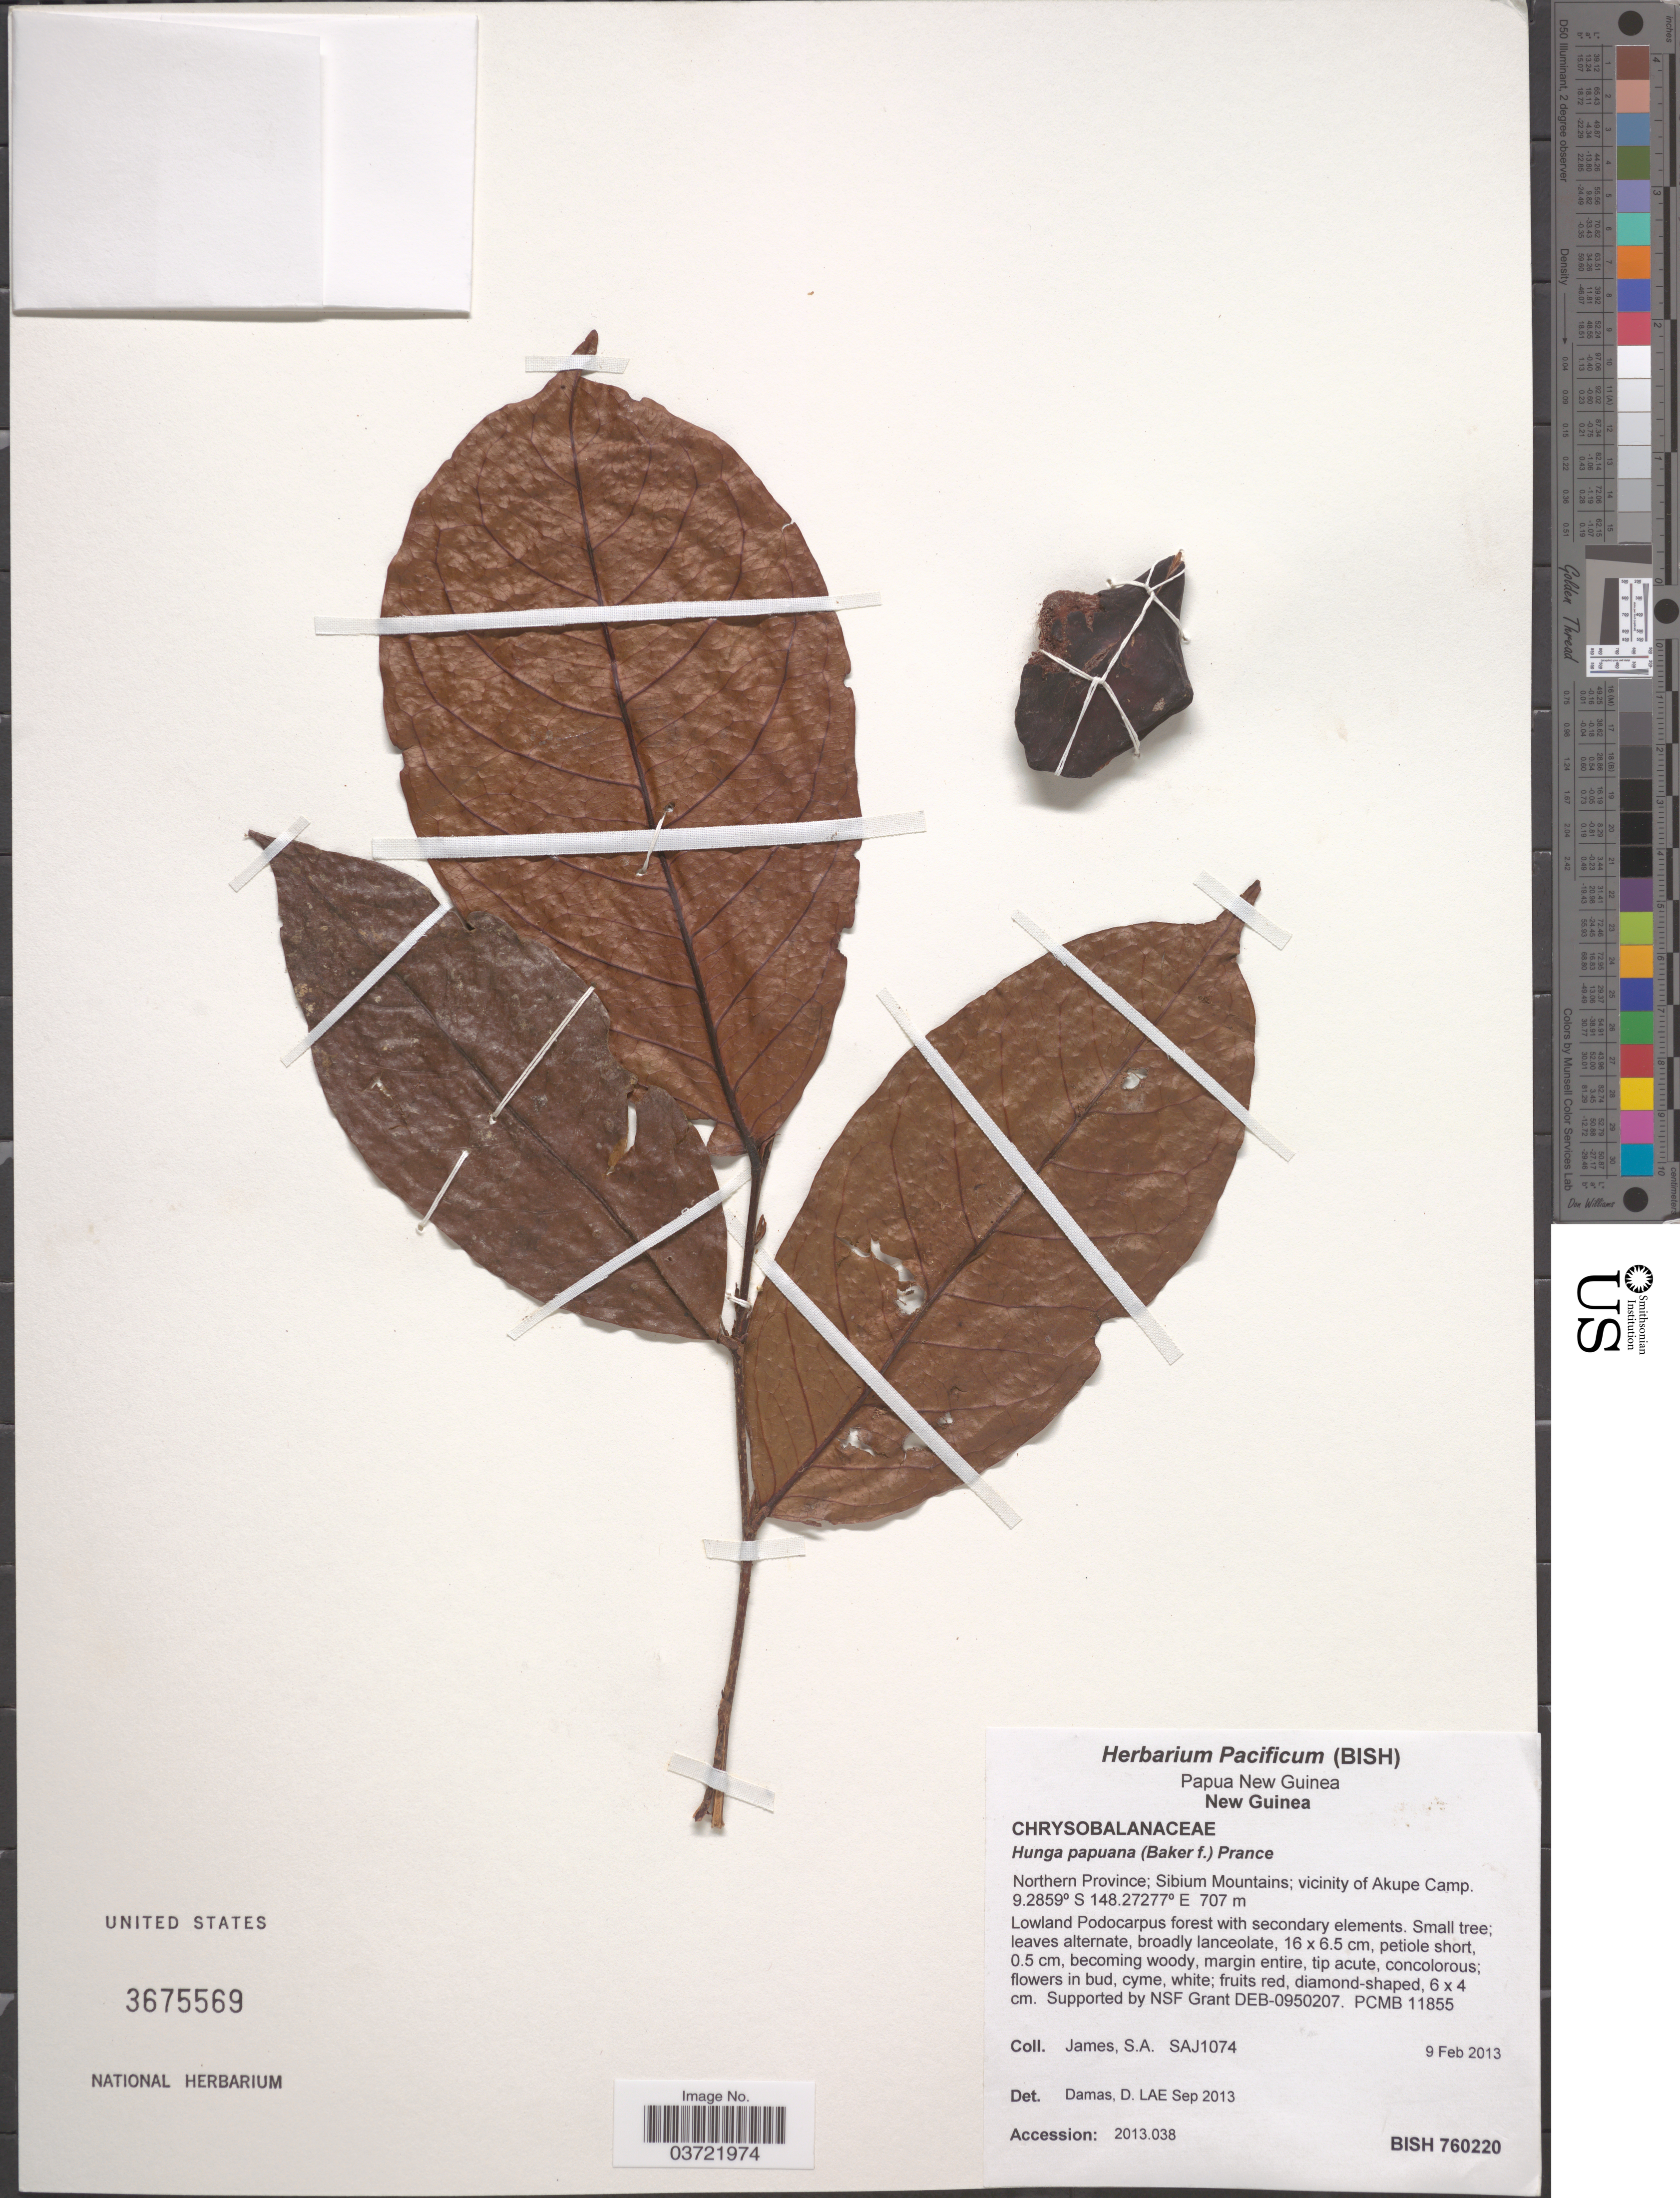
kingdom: Plantae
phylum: Tracheophyta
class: Magnoliopsida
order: Malpighiales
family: Chrysobalanaceae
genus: Hunga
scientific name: Hunga papuana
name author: Raf.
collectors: S. James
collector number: SAJ1074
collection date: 2013-02-09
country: Papua New Guinea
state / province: Northern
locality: New Guinea. Sibium Mountains; vicinity of Akupe Camp.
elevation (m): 707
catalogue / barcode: US 3675569